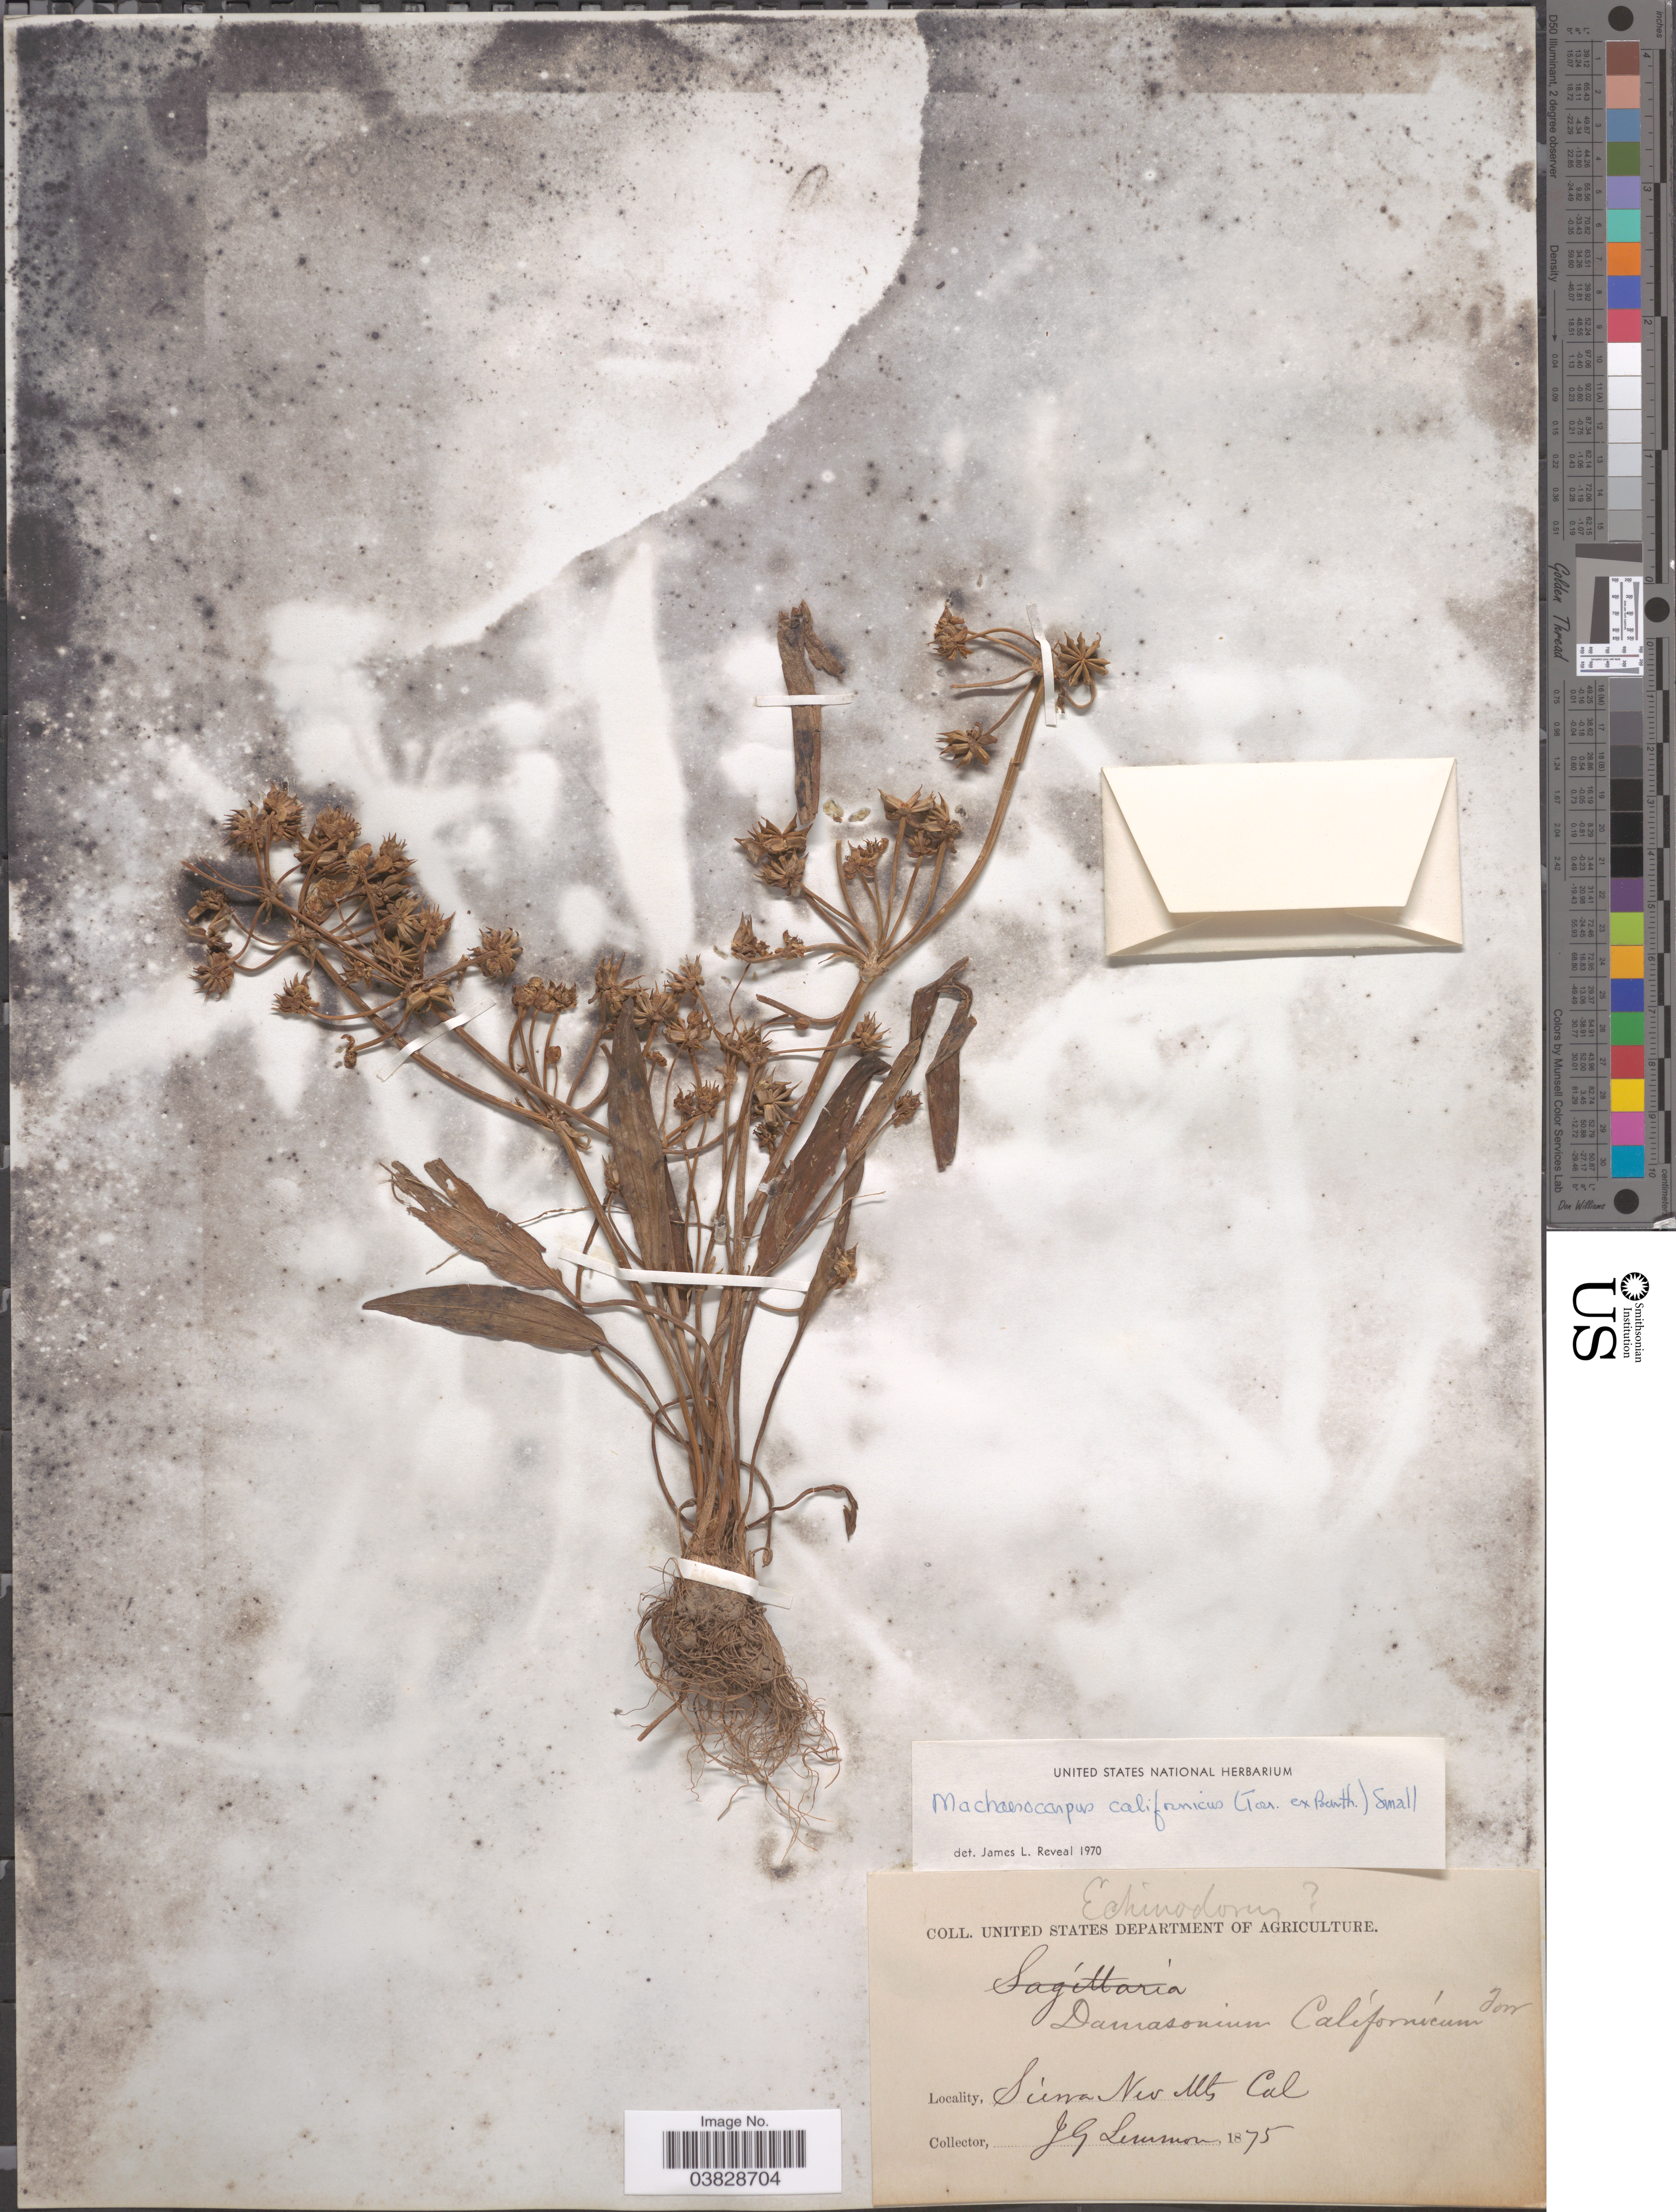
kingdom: Plantae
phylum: Tracheophyta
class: Liliopsida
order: Alismatales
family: Alismataceae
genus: Damasonium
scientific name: Damasonium californicum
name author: Torr.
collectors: J. Lemmon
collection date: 1875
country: United States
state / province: California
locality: Sierra nev. Mts.